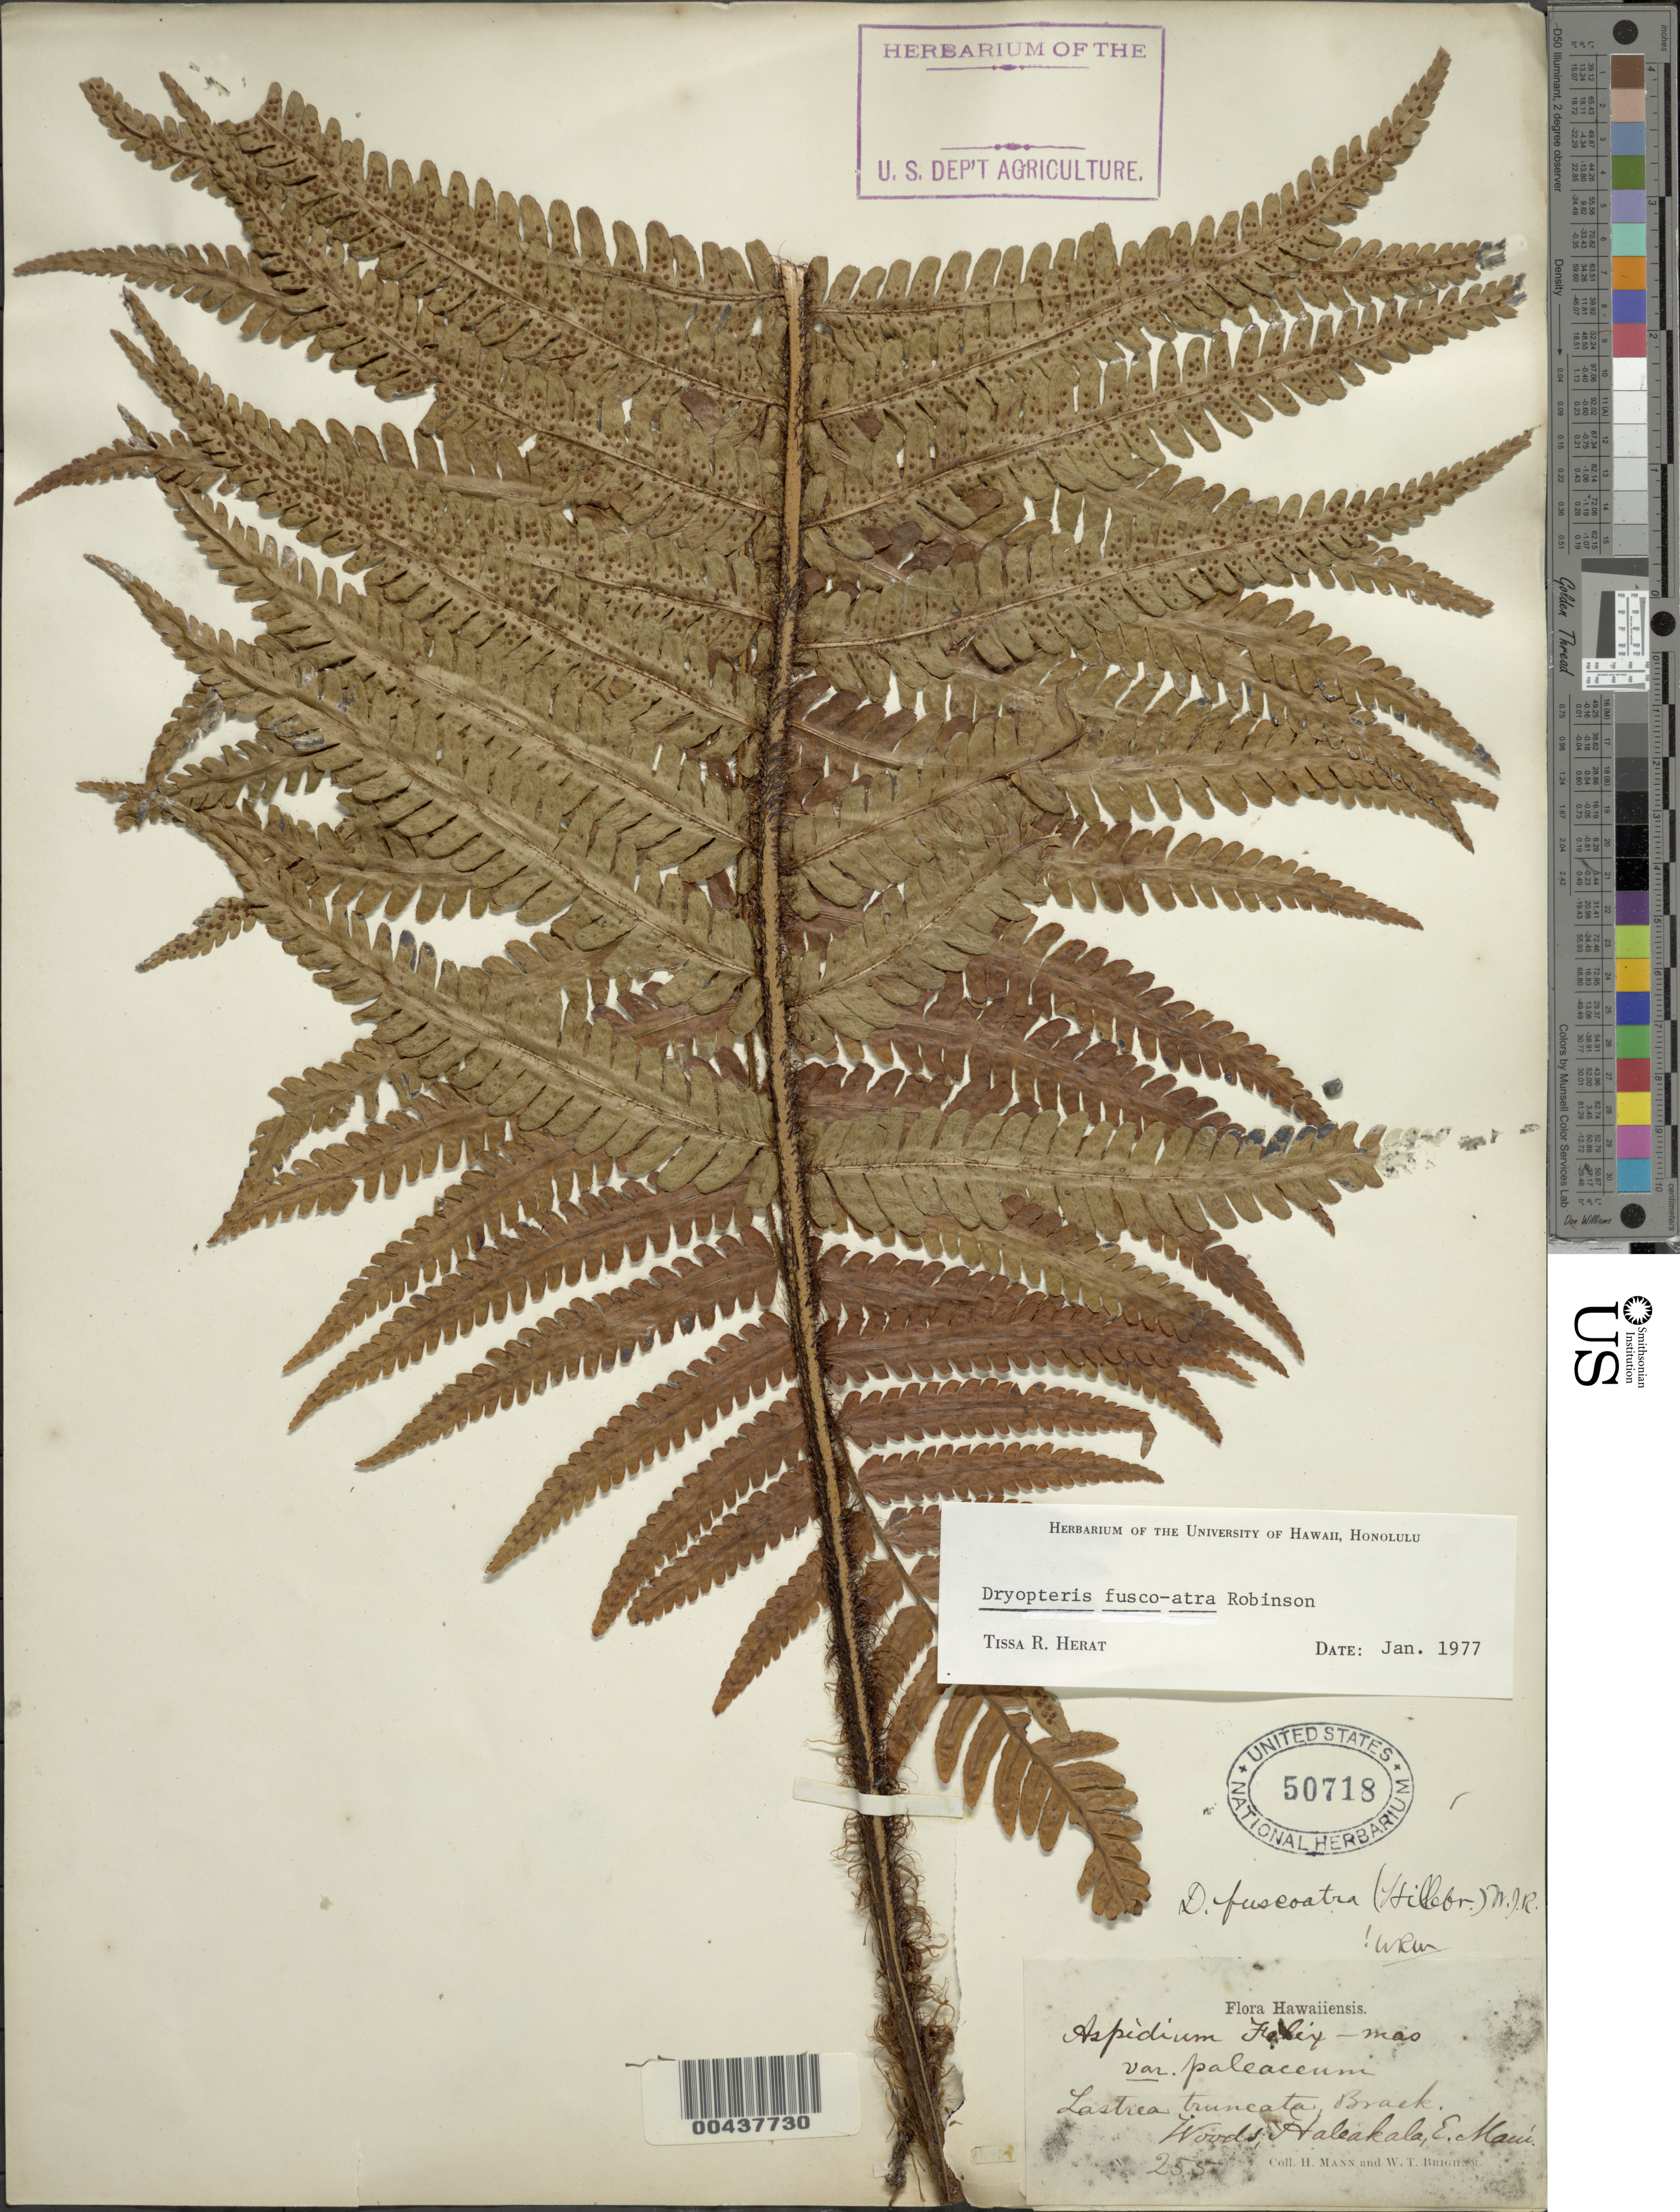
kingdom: Plantae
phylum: Tracheophyta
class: Polypodiopsida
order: Polypodiales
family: Dryopteridaceae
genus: Dryopteris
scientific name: Dryopteris fuscoatra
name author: (Hillebr.) W. J. Rob.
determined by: Herat, T. R.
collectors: H. Mann & W. T. Brigham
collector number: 255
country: United States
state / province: Hawaii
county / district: Maui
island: Maui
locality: Haleakala, E Maui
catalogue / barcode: US 50718